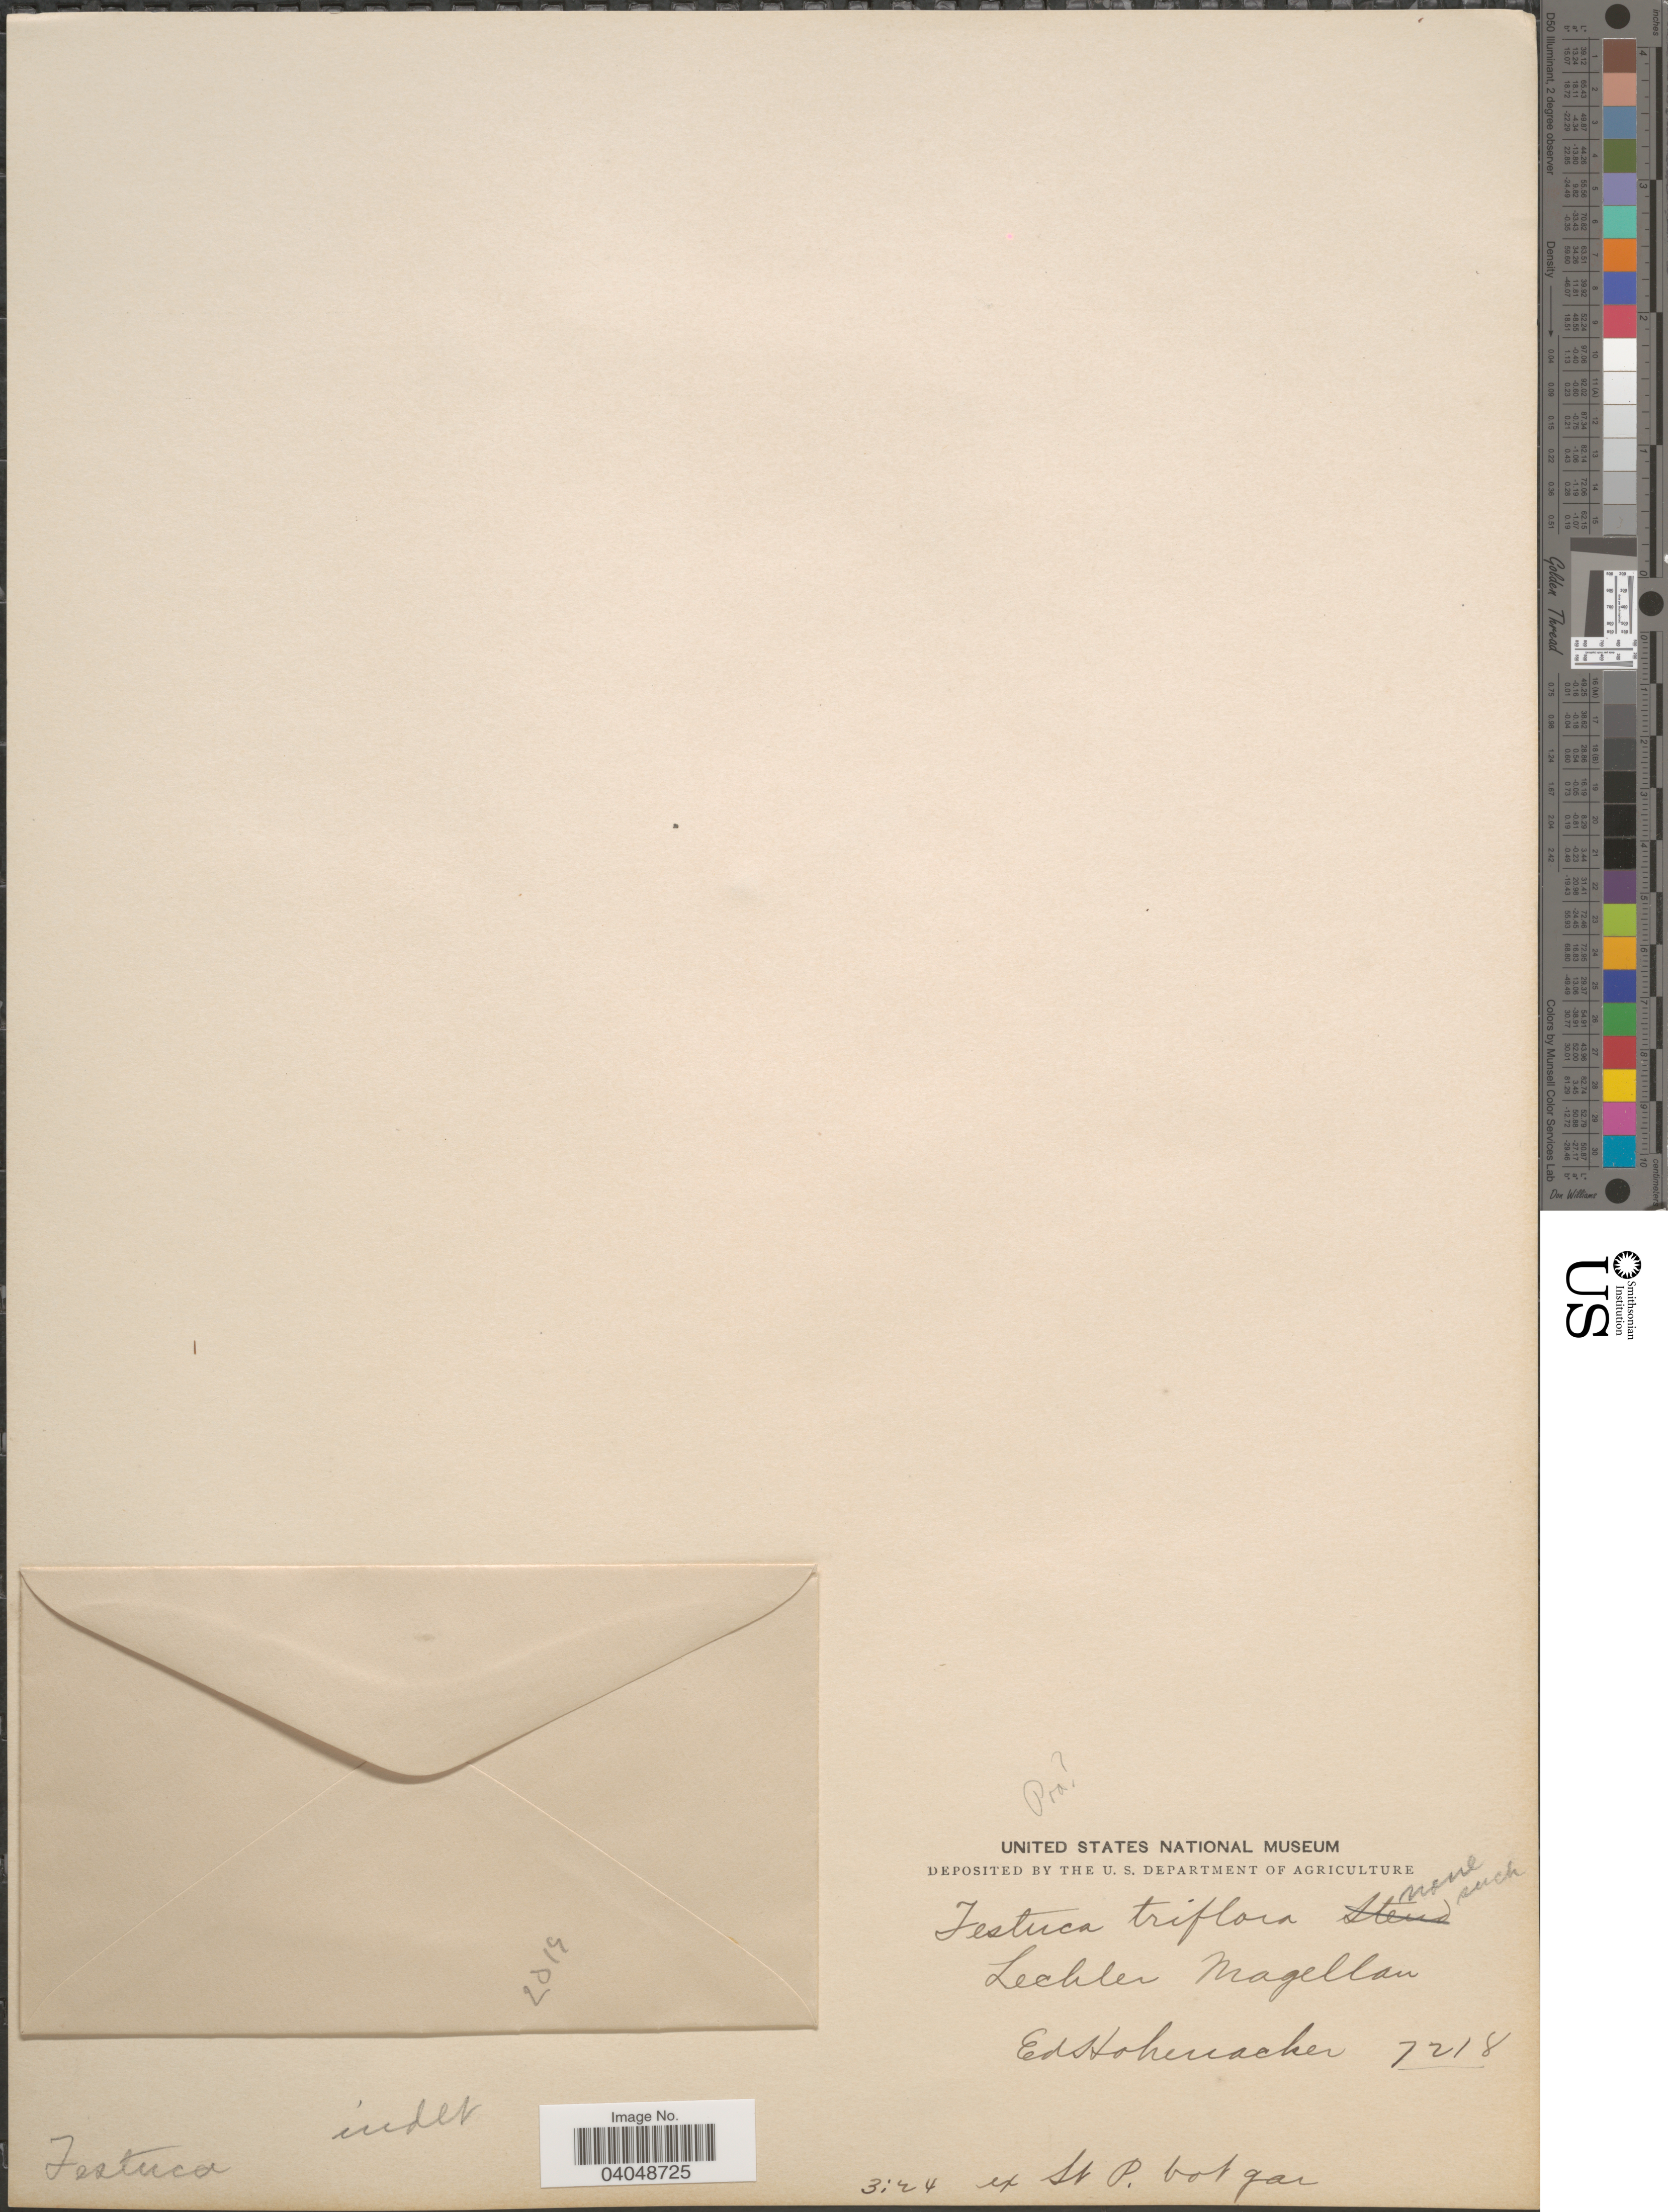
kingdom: Plantae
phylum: Tracheophyta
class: Liliopsida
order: Poales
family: Poaceae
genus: Festuca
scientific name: Festuca sp.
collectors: -. Lechler & E. Hohenacker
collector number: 7218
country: Chile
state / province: Magallanes y de la Antártica Chilena (XII)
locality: Magellan.